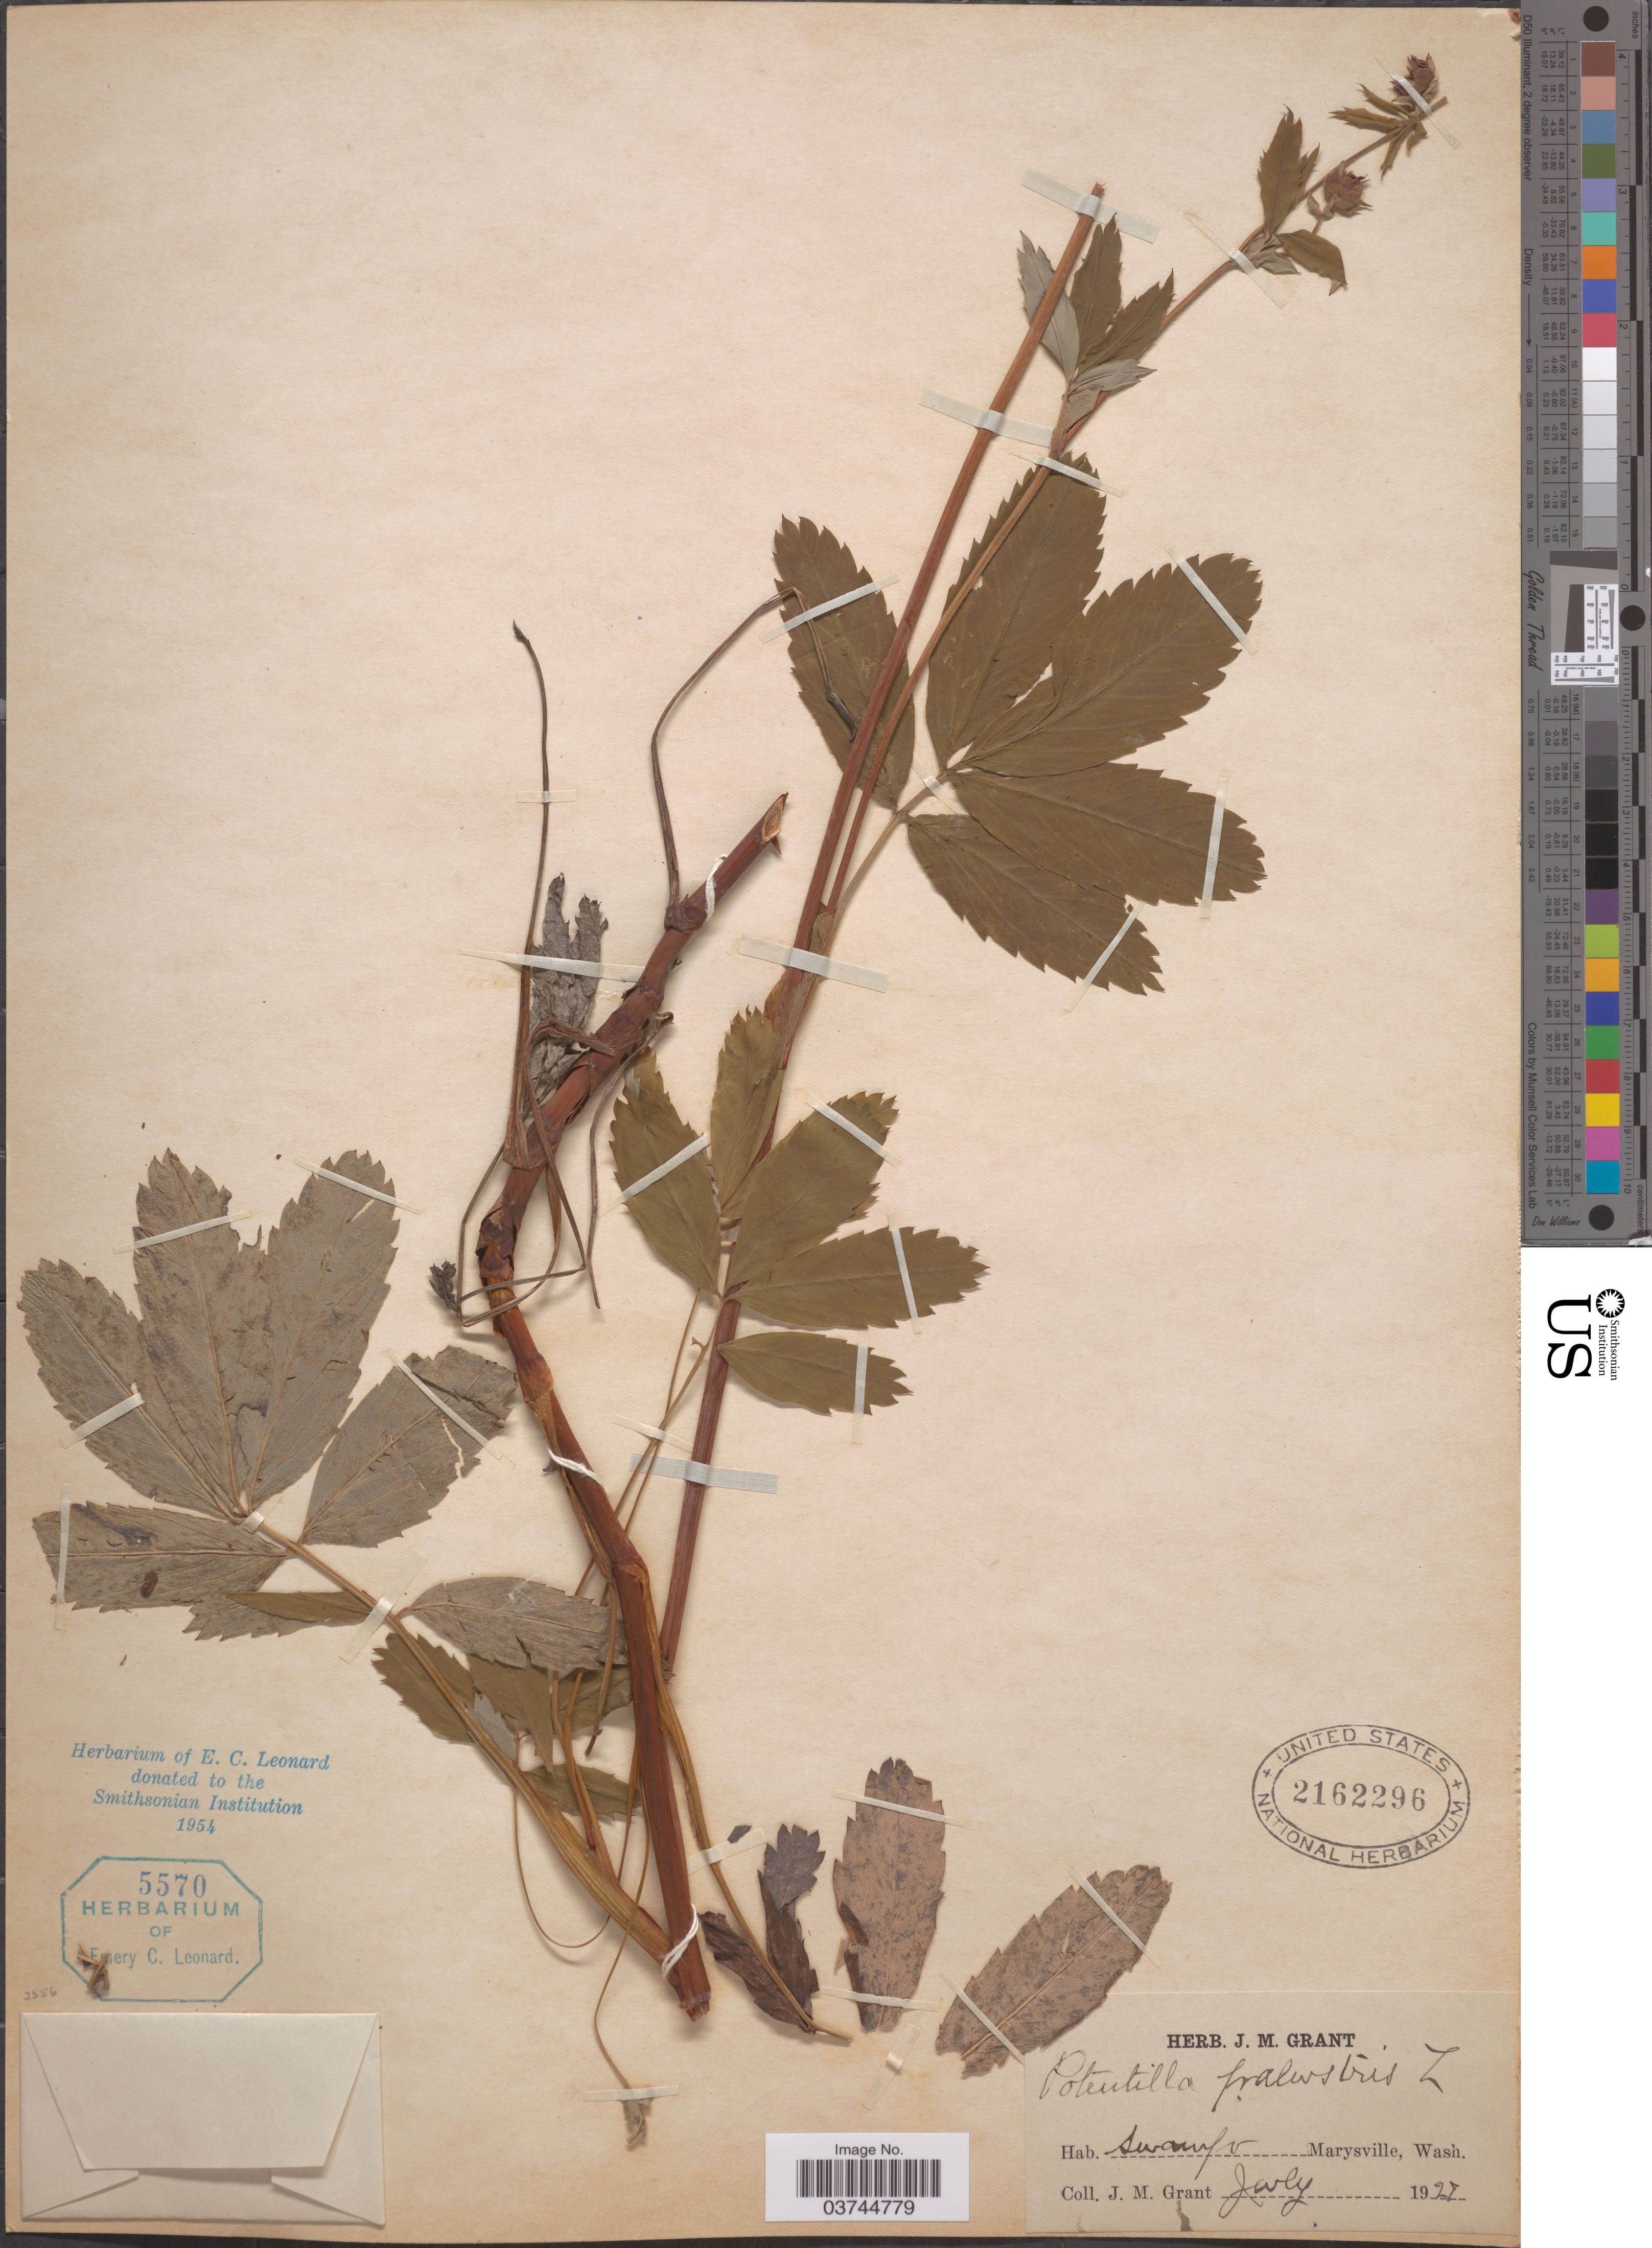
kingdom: Plantae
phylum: Tracheophyta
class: Magnoliopsida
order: Rosales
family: Rosaceae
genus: Comarum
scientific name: Comarum palustre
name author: L.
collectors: J. M. Grant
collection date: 1927-07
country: United States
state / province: Washington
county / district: Snohomish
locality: Marysville.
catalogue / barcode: US 2162296